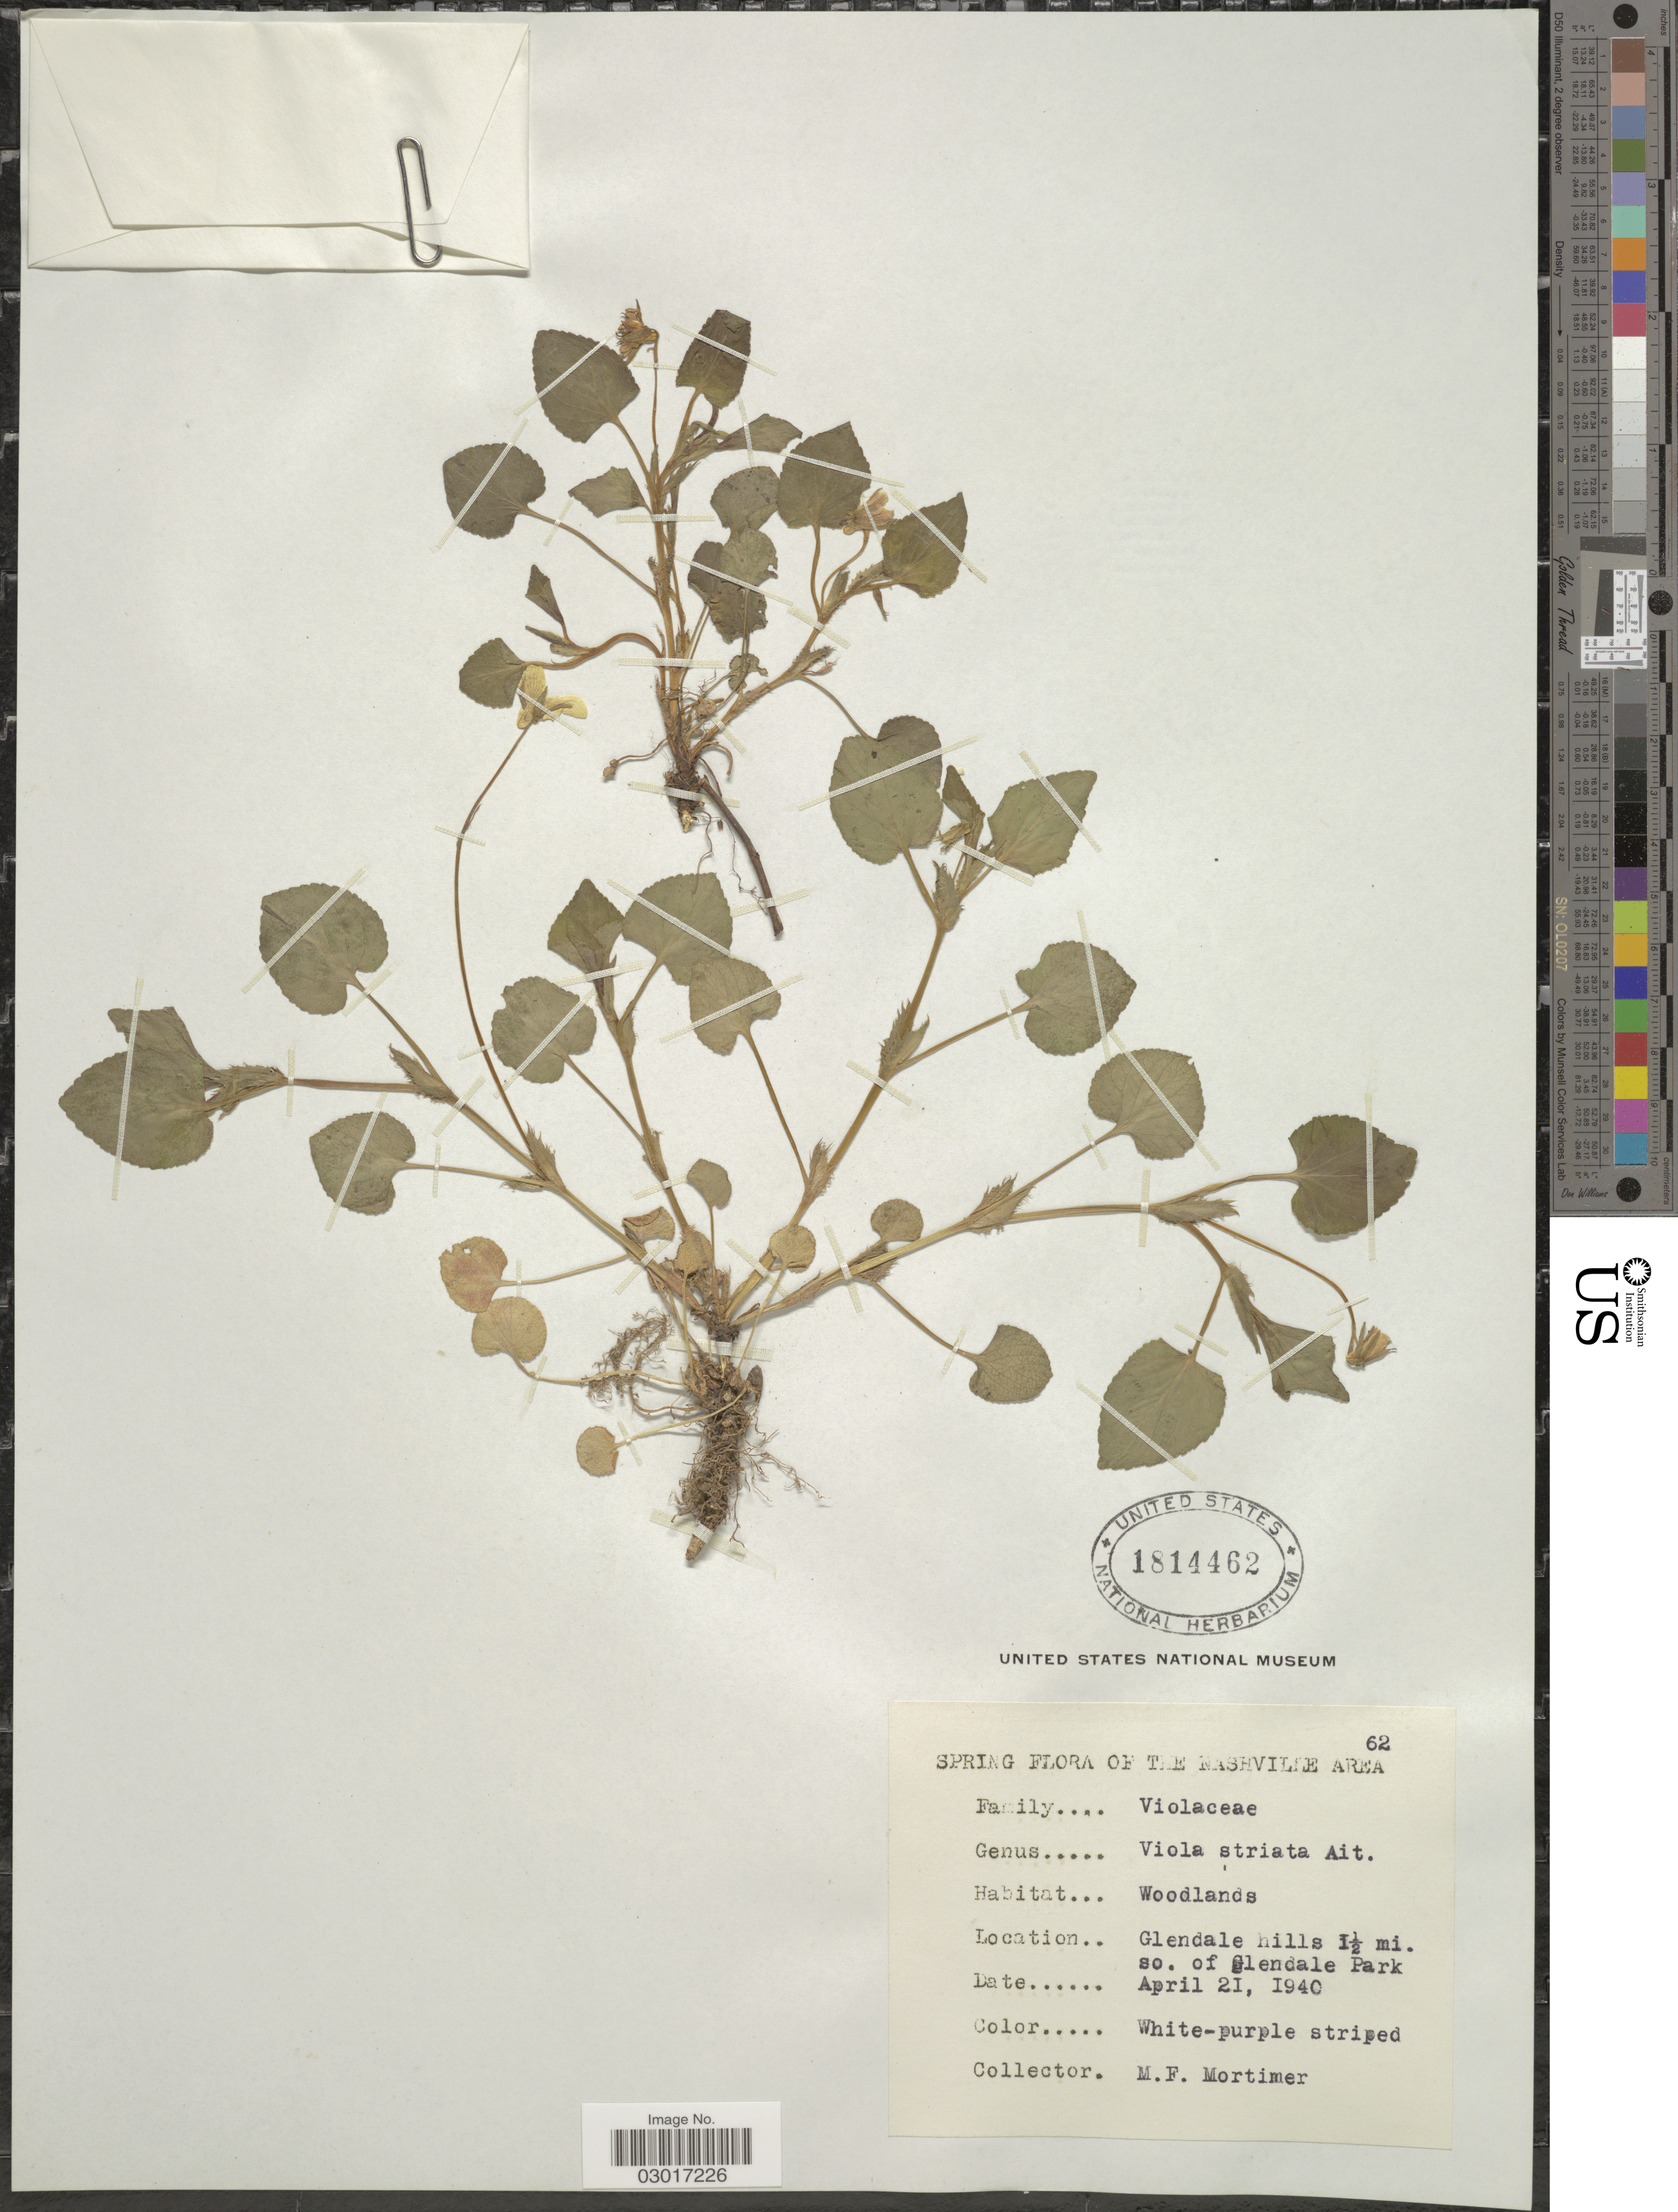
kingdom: Plantae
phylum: Tracheophyta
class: Magnoliopsida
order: Malpighiales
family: Violaceae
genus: Viola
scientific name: Viola striata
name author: Aiton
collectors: M. Mortimer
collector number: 62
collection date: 1940-04-21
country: United States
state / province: Tennessee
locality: Spring flora of the Nashville Area. Glendale hills 1½ mi. so. of Glendale Park.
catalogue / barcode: US 1814462